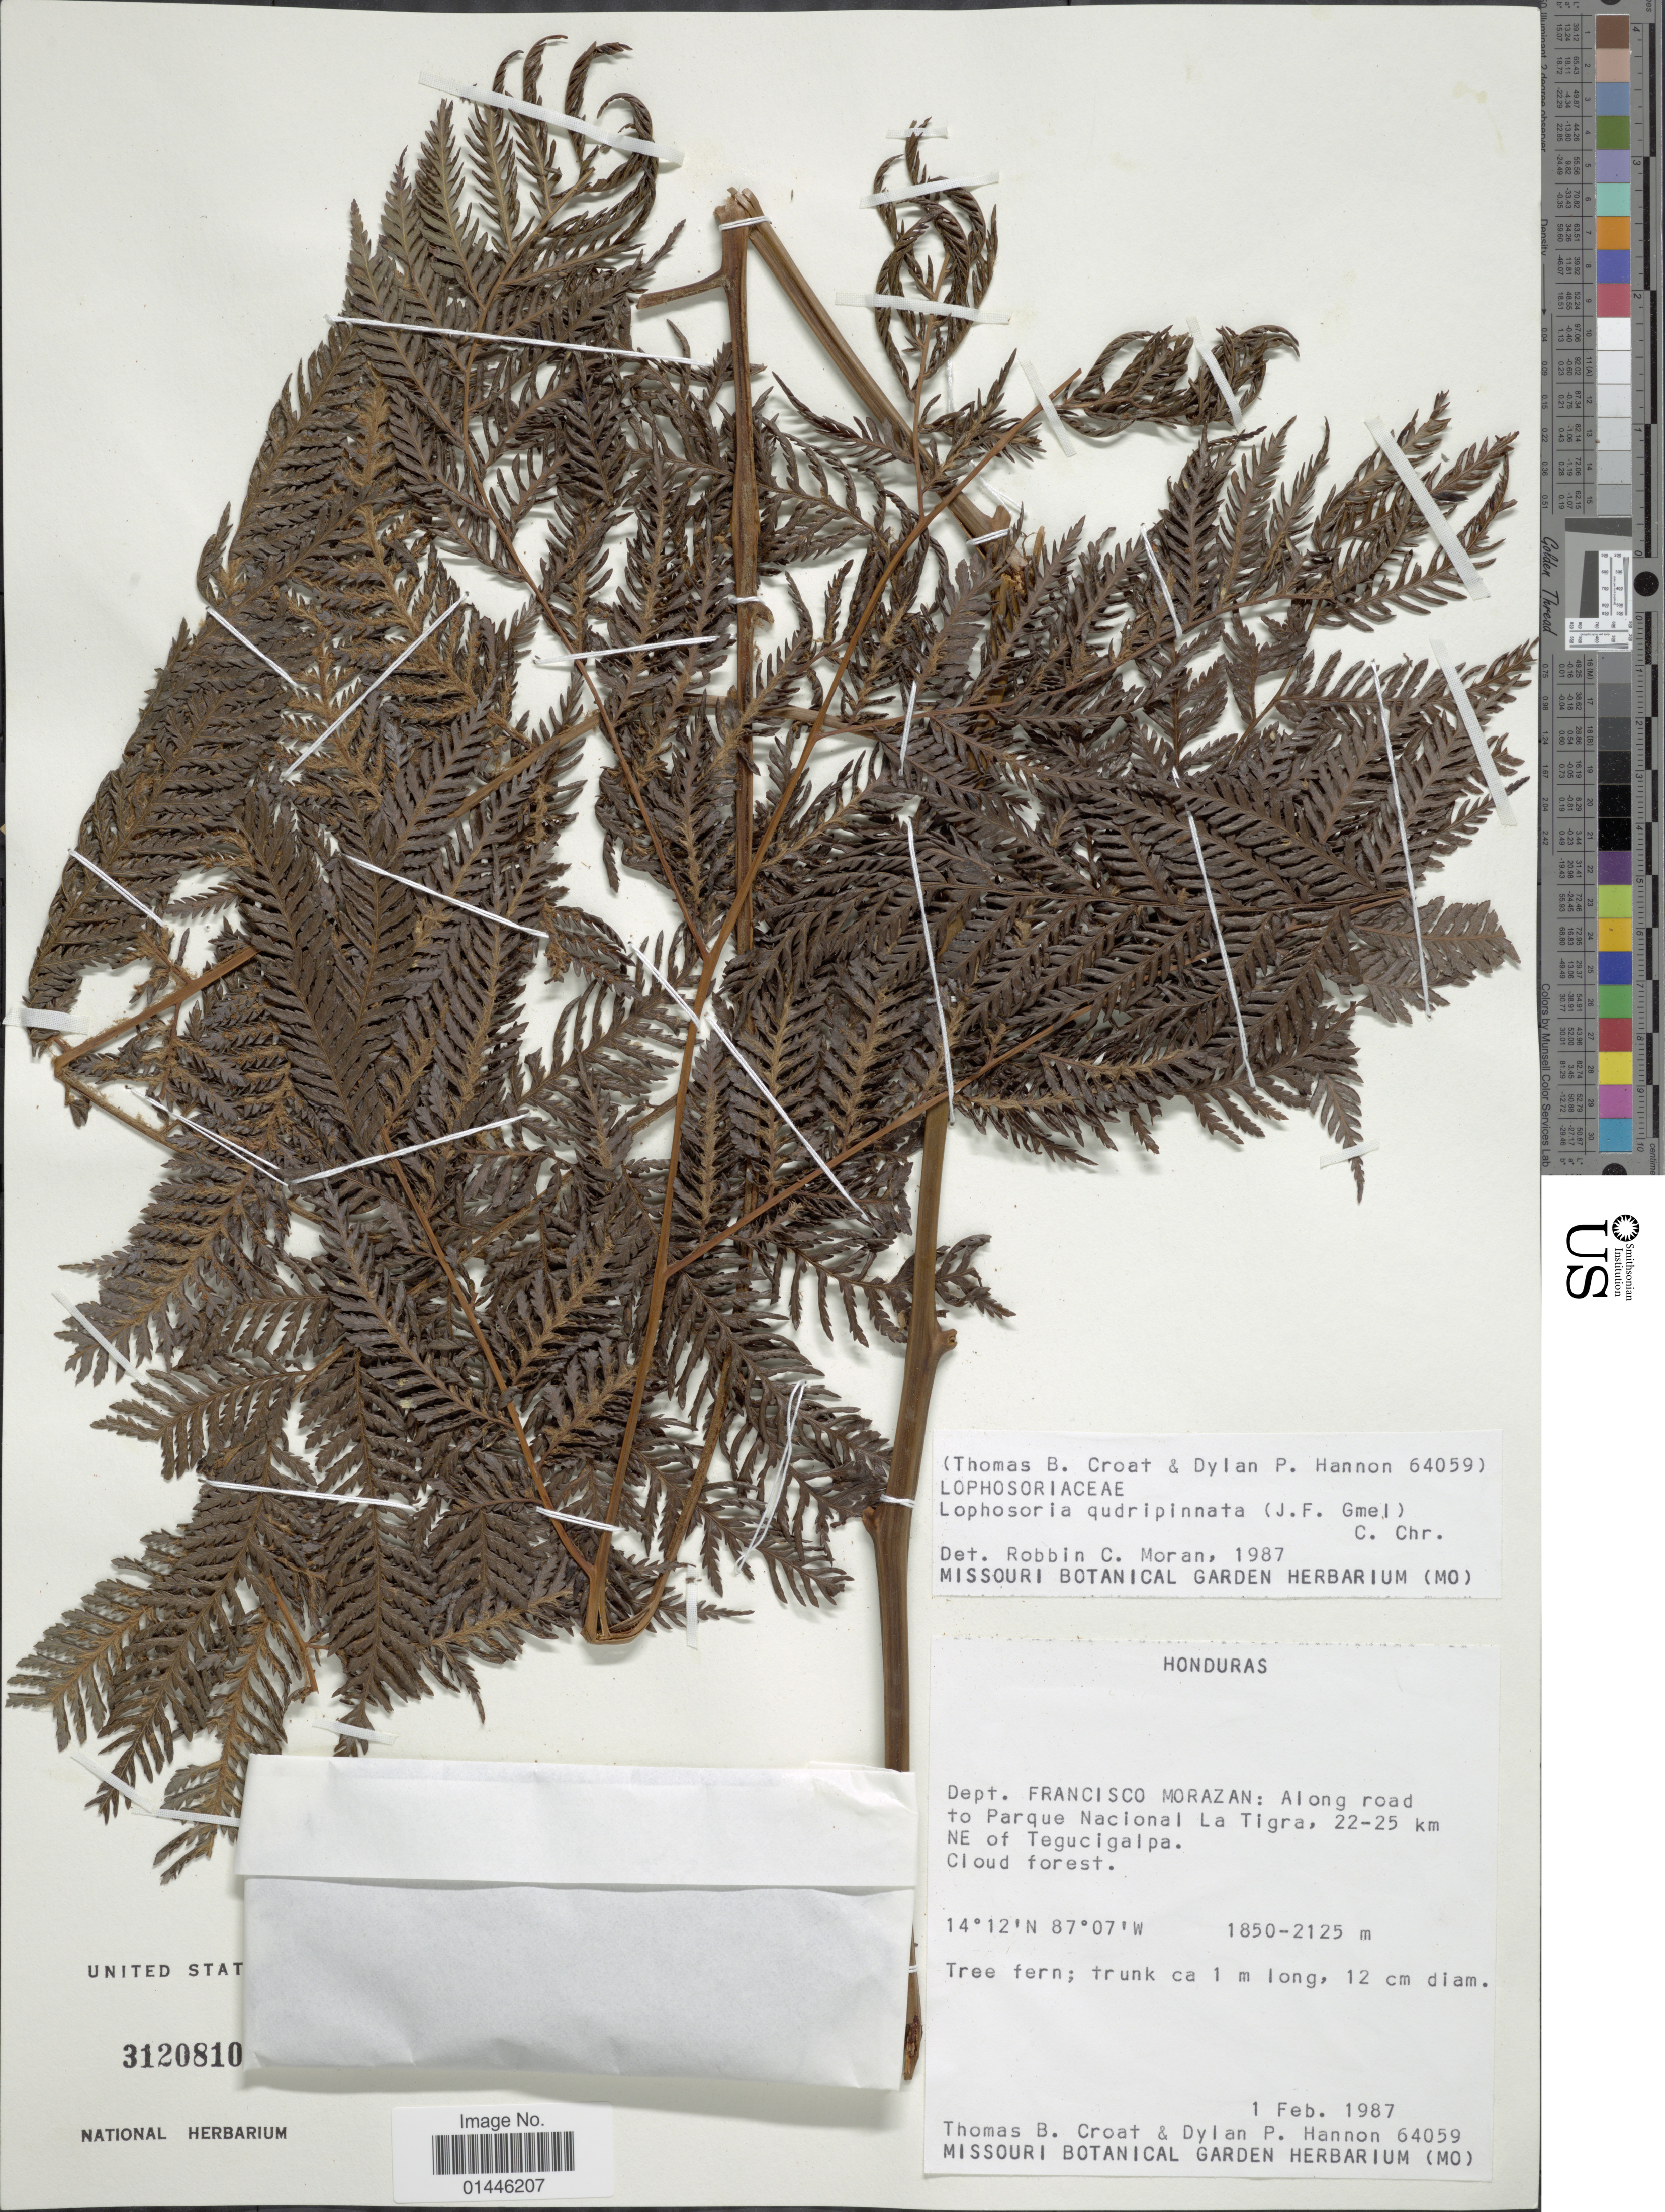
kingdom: Plantae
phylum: Tracheophyta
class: Polypodiopsida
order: Cyatheales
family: Dicksoniaceae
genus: Lophosoria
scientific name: Lophosoria quadripinnata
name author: (J.F. Gmel.) C. Chr.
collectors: T. B. Croat & D. Hannon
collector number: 64059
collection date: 1987-02-01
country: Honduras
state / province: Fco. Morazán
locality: Dept. Francisco Morazan: Along road to Parque Nacional La Tigra, 22-25 km NE of Tegucigalpa.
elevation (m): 1850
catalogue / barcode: US 3120810